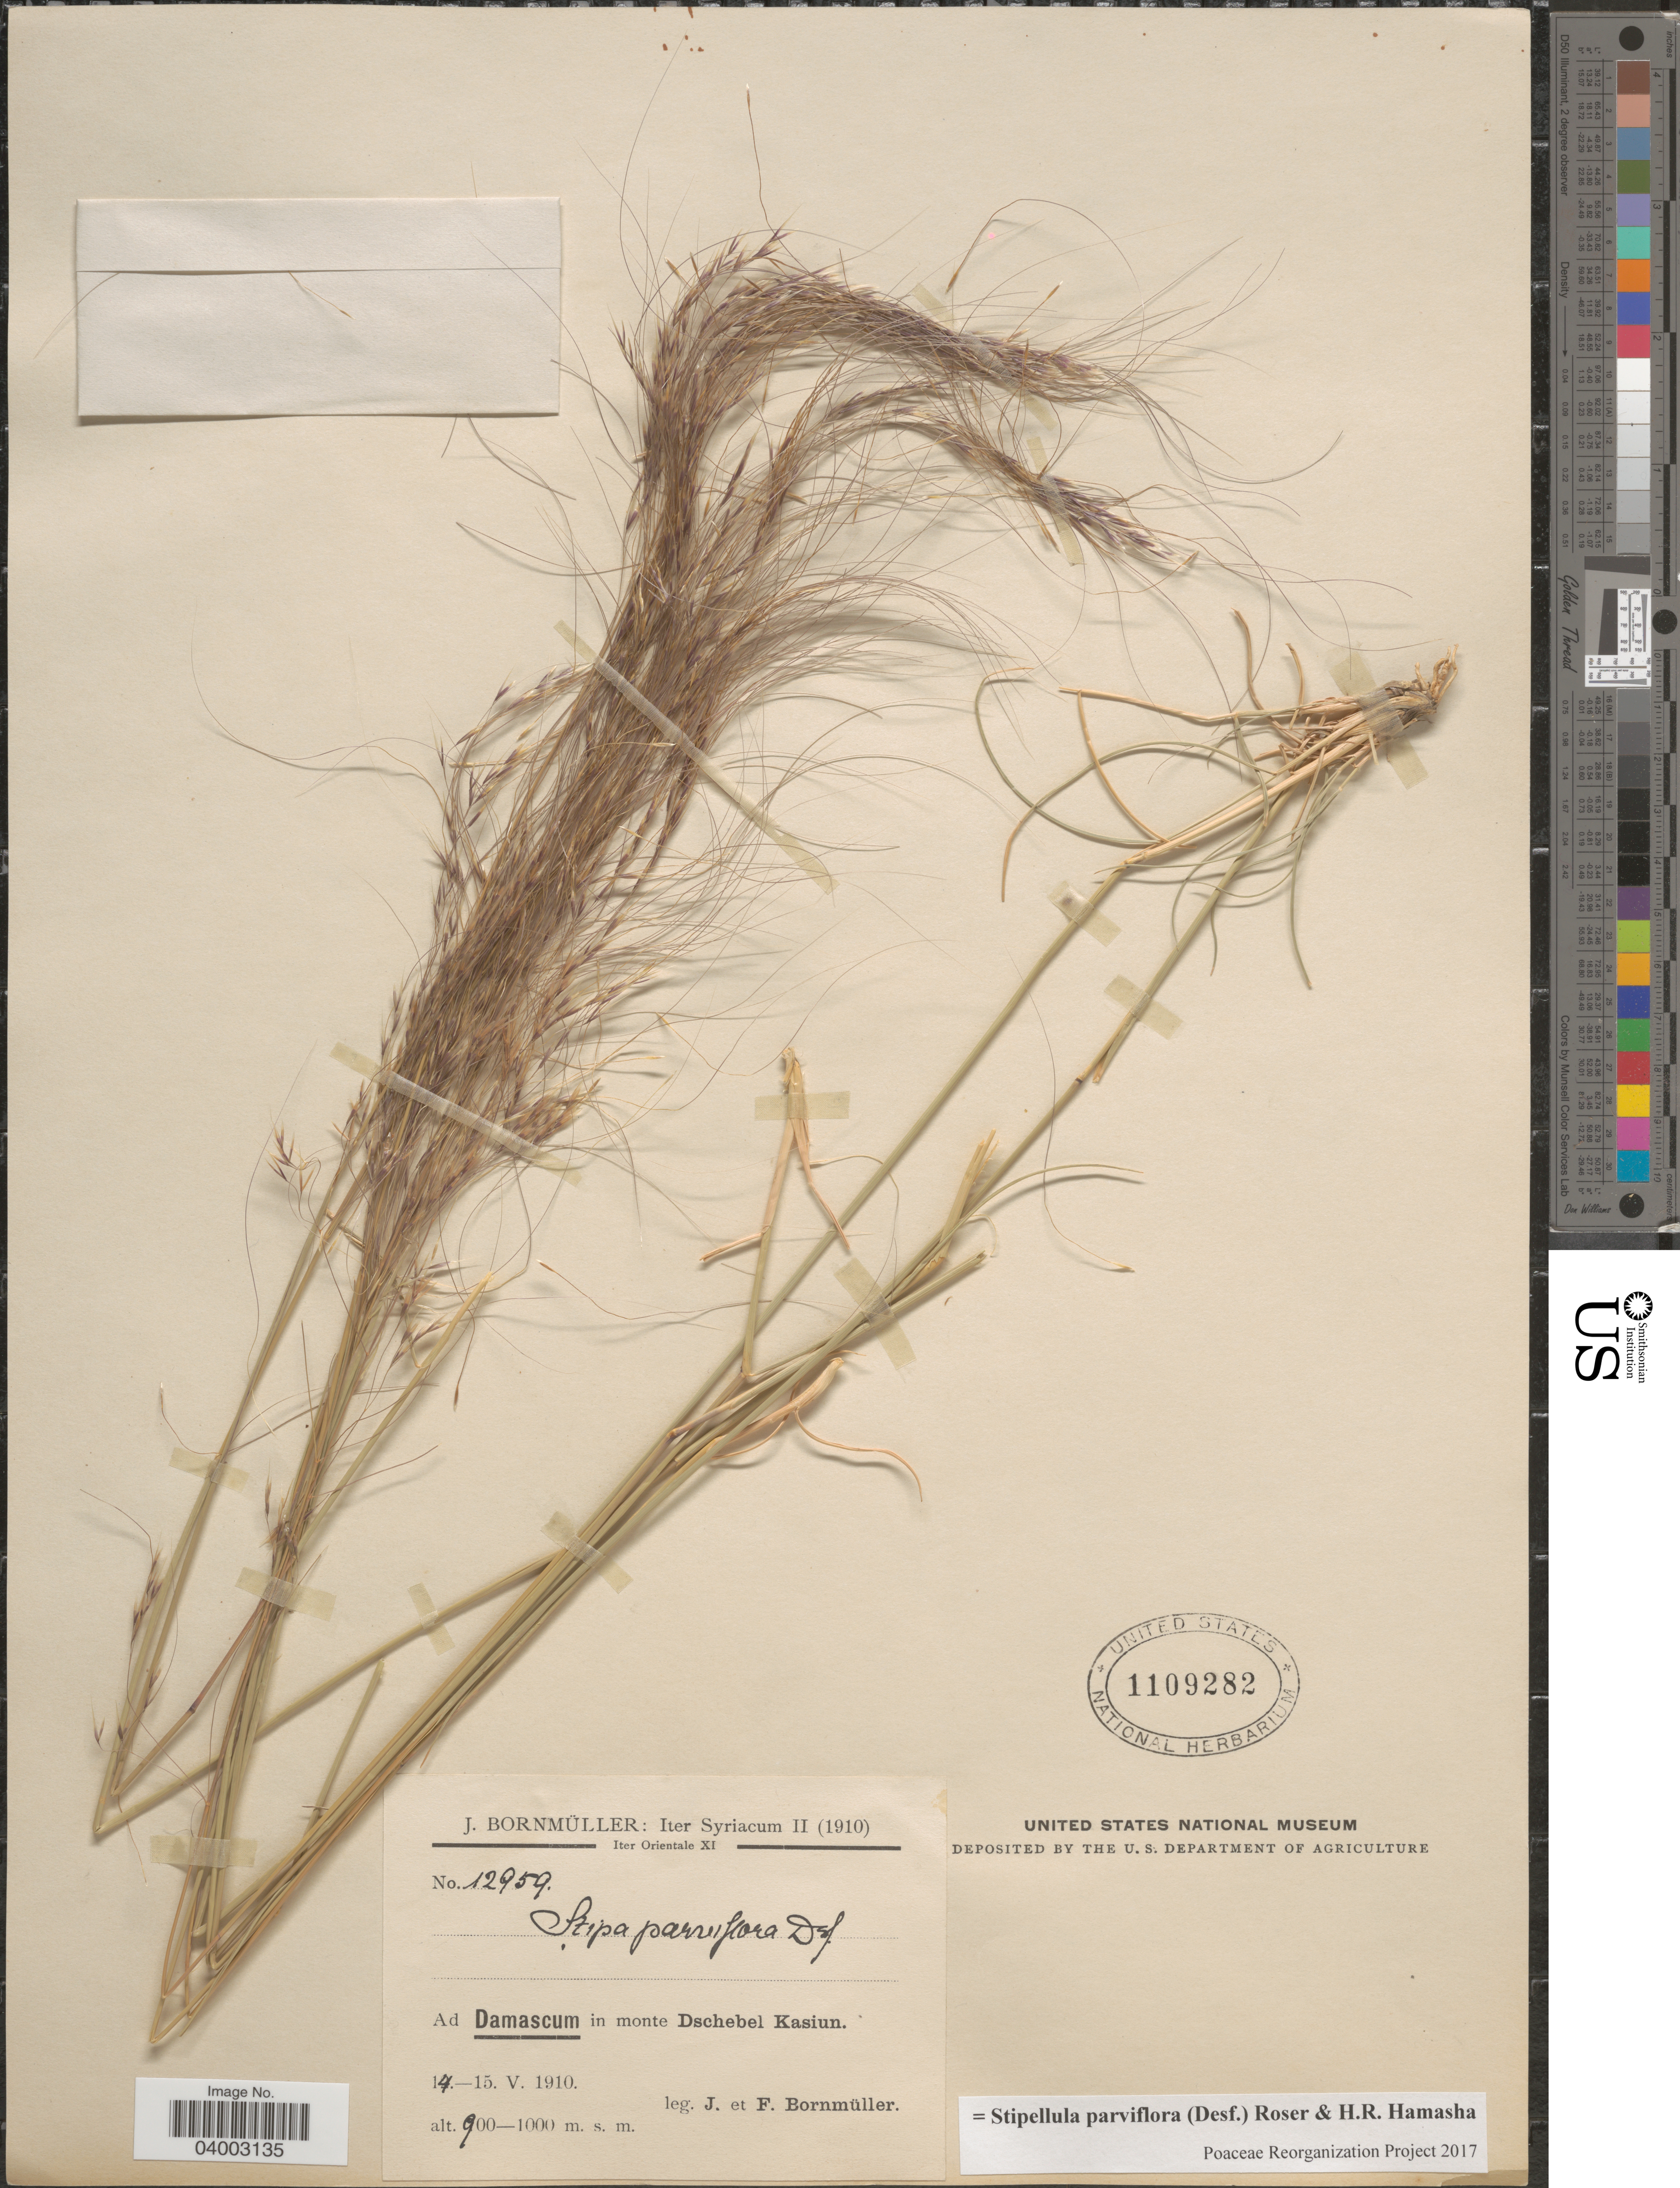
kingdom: Plantae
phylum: Tracheophyta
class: Liliopsida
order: Poales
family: Poaceae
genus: Stipellula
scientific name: Stipellula parviflora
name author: (Desf.) Röser & H. R. Hamasha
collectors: J. Bornmüller & F. Bornmüller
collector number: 12959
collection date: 1910-05-14/1910-05-15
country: Syria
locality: Iter Syriacum. Iter Orientale. Ad Damascum in monte Dschebel Kasiun.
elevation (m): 900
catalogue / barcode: US 1109282